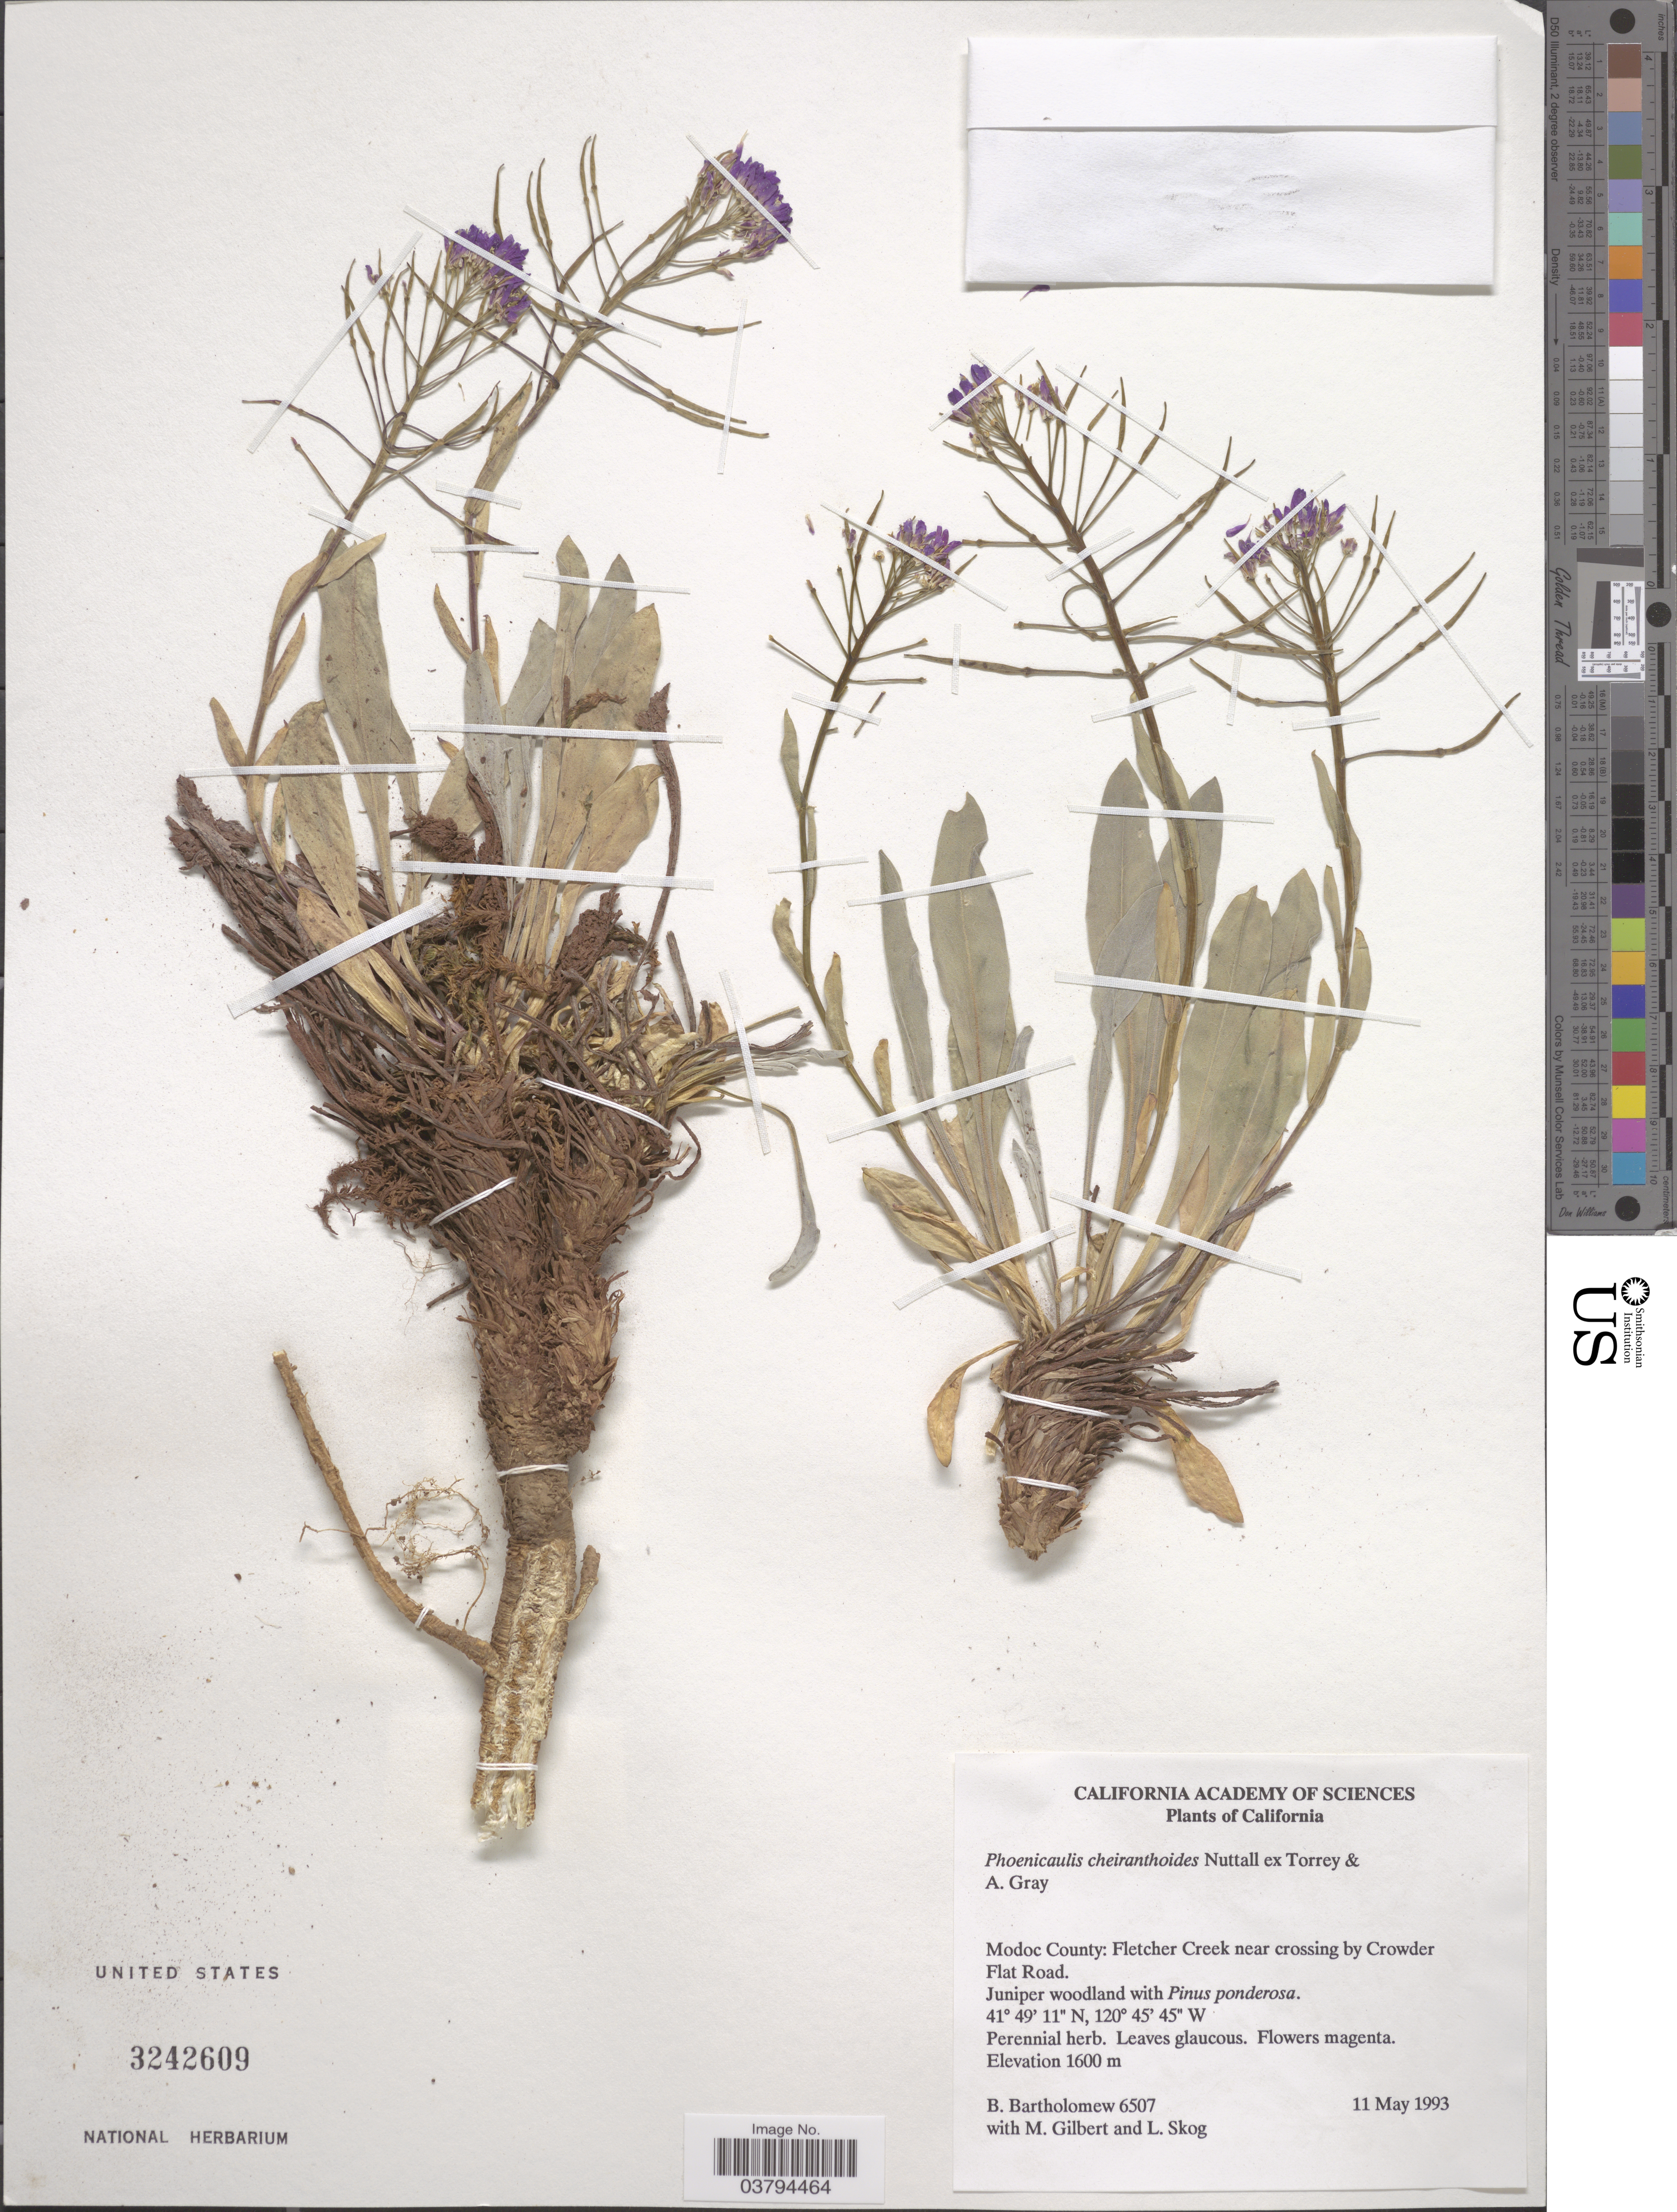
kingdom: Plantae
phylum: Tracheophyta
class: Magnoliopsida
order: Brassicales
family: Brassicaceae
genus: Phoenicaulis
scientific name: Phoenicaulis cheiranthoides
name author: Nutt.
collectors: B. Bartholomew, M. Gilbert & L. E. Skog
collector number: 6507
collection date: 1993-05-11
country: United States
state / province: California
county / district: Modoc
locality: Modoc County: Fletcher Creek near crossing by Crowder Flat Road.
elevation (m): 1600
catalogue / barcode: US 3242609